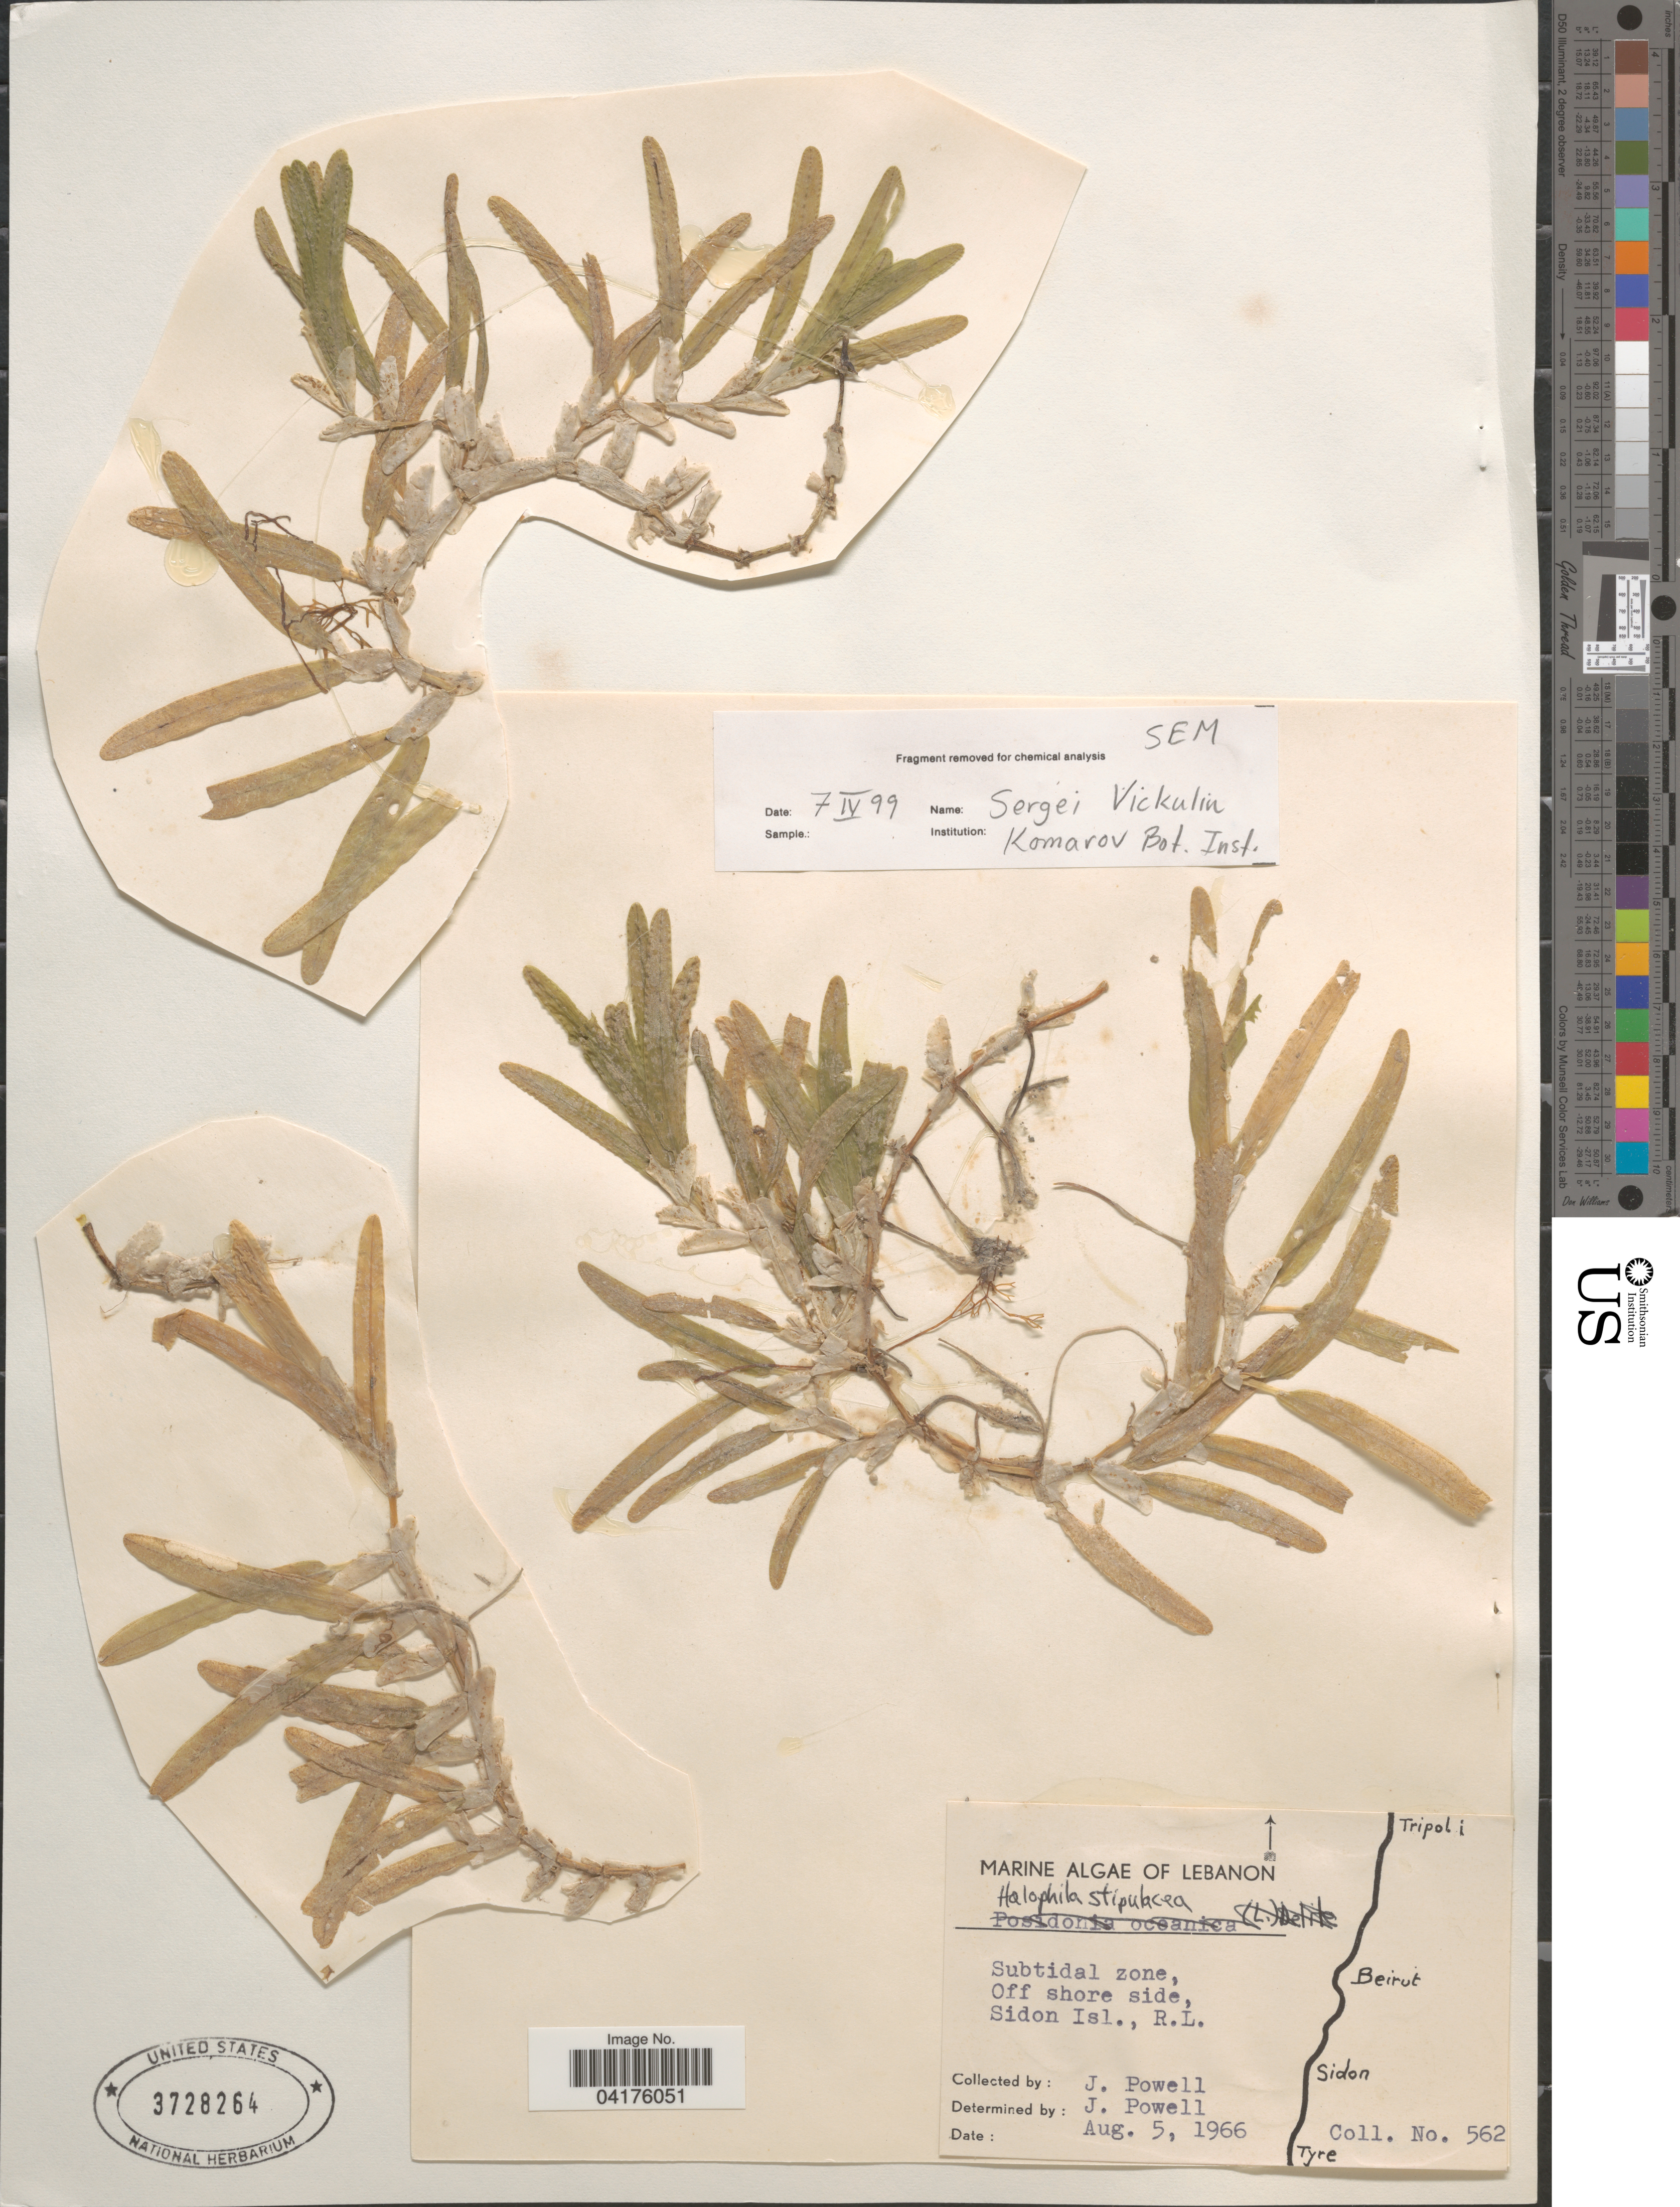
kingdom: Plantae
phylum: Tracheophyta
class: Liliopsida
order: Alismatales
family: Hydrocharitaceae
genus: Halophila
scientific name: Halophila stipulacea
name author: (Forssk.) Asch.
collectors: J. Powell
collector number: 562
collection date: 1966-08-05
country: Lebanon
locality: Subtidal zone, Off shore side, Sidon Isl., R.L.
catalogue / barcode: US 3728264